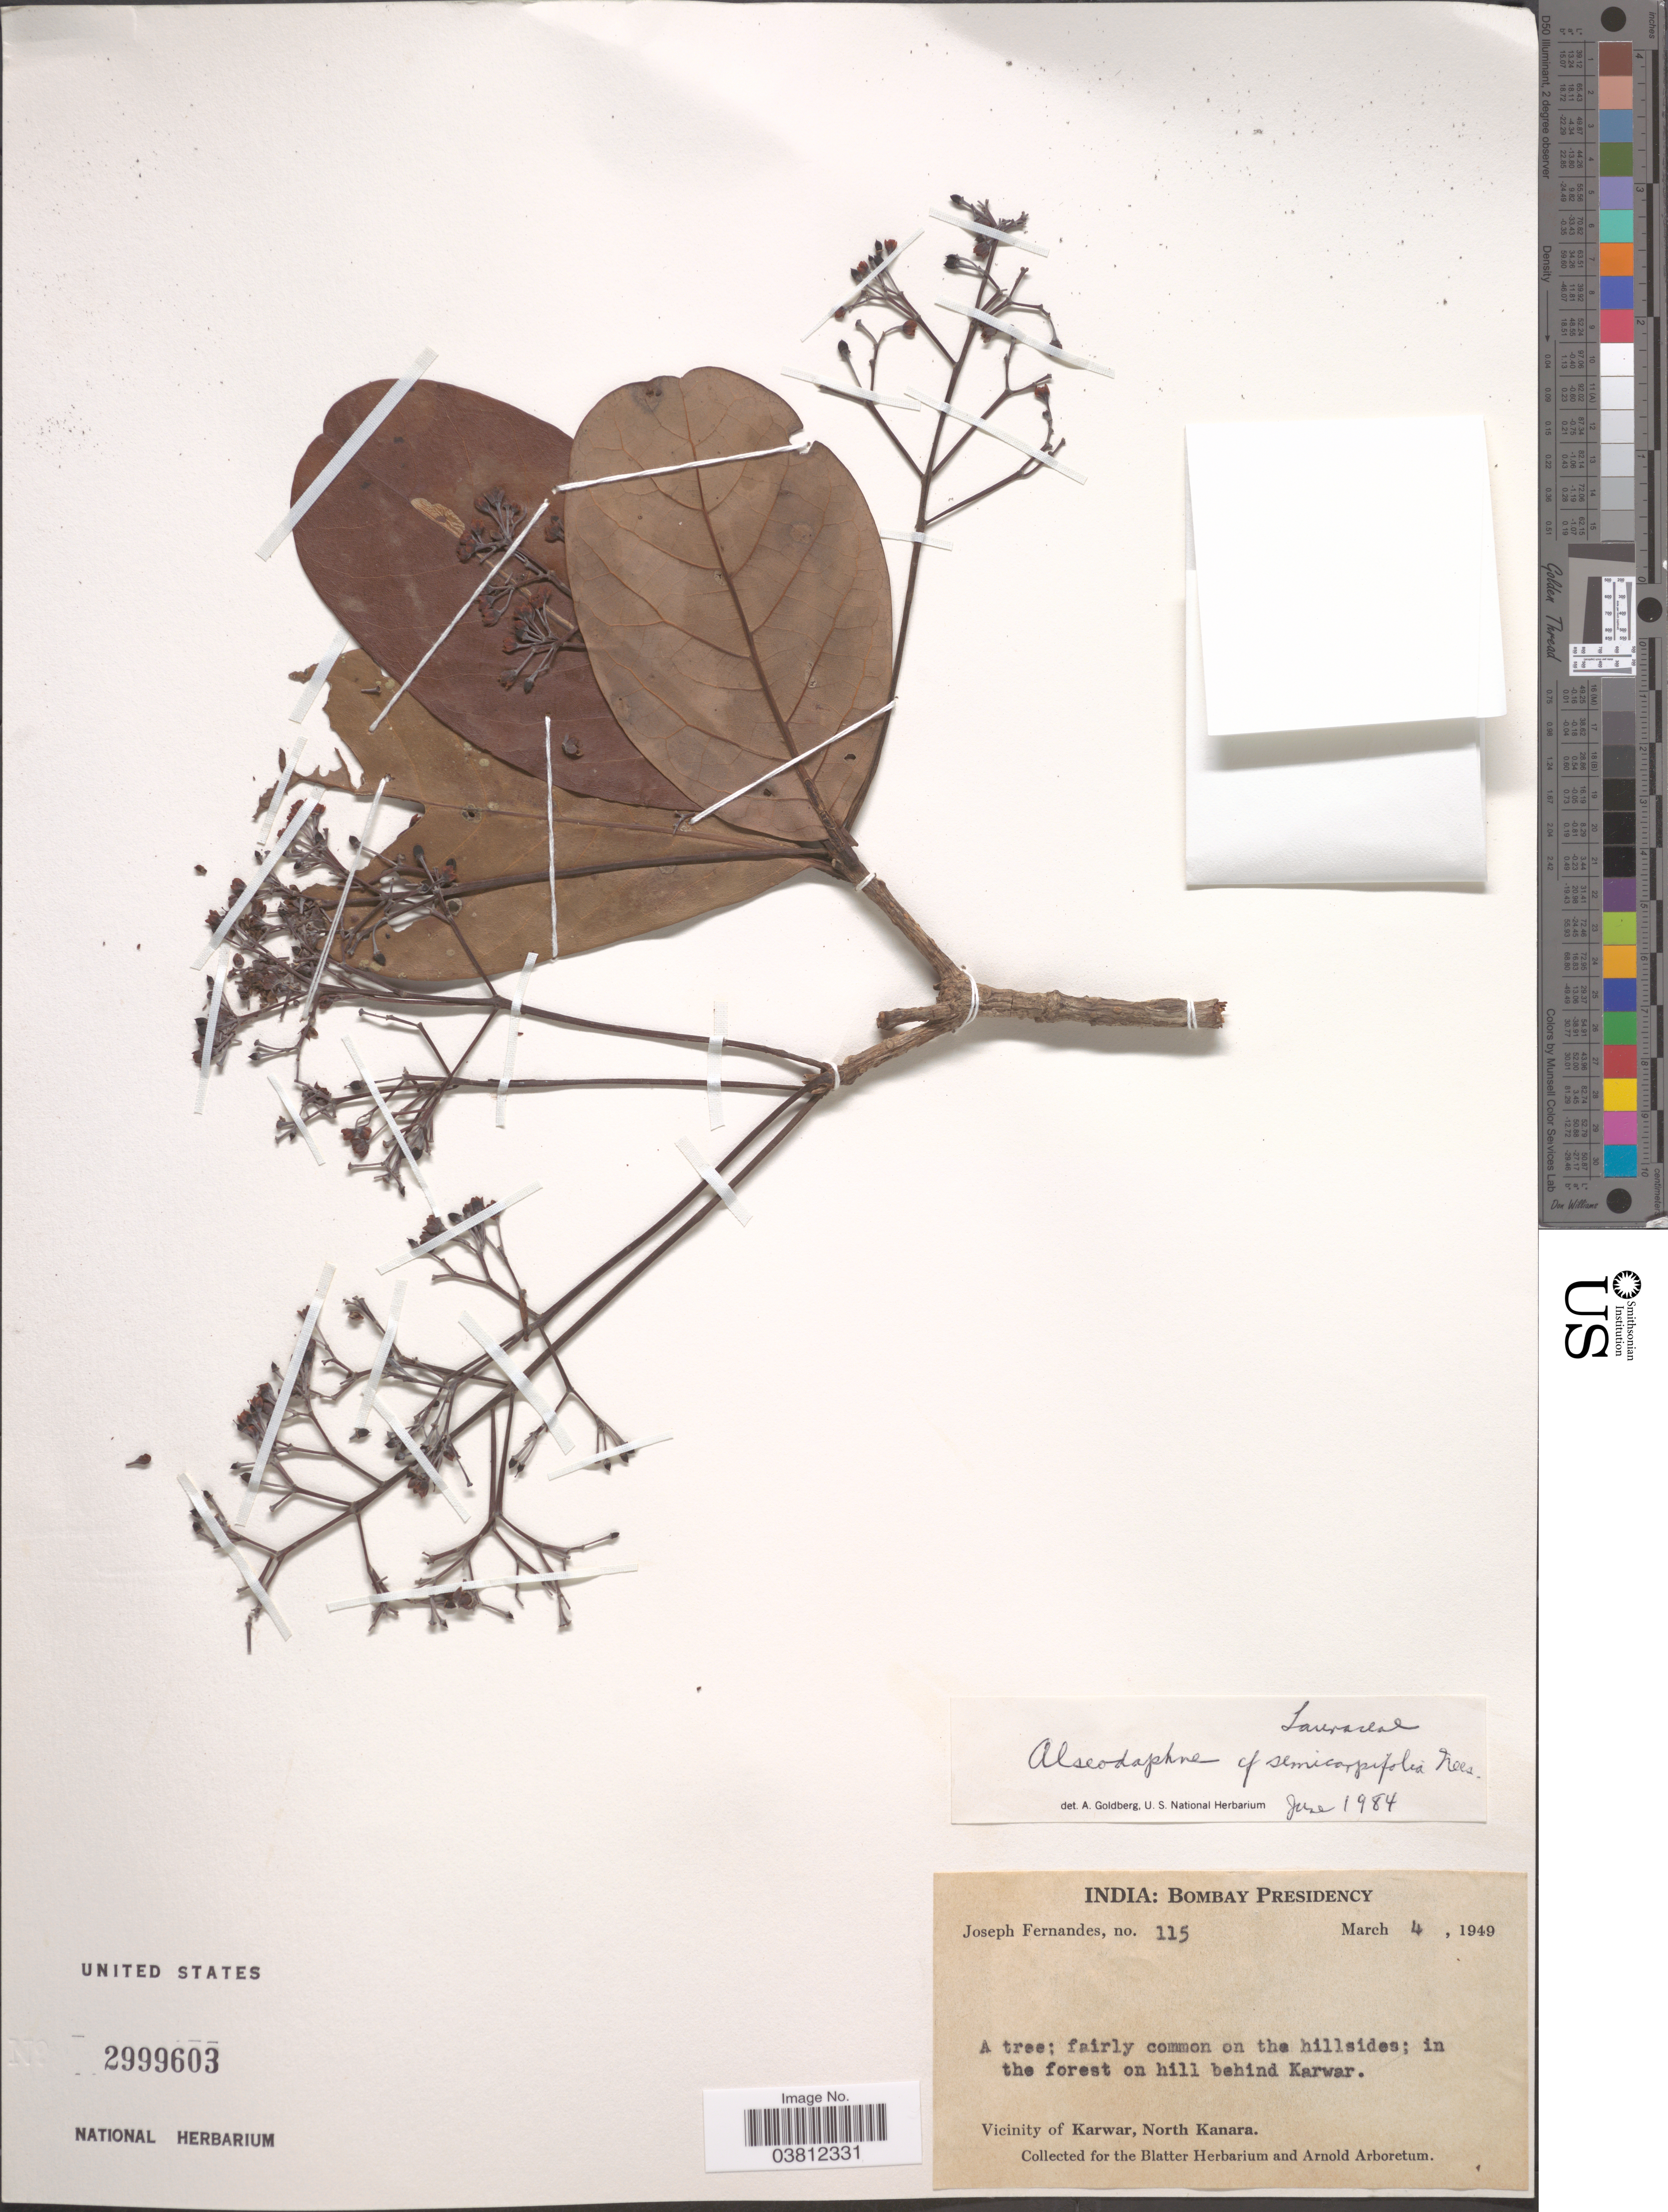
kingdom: Plantae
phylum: Tracheophyta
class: Magnoliopsida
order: Laurales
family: Lauraceae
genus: Alseodaphne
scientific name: Alseodaphne semecarpifolia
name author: Nees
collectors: J. Fernandes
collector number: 115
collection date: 1949-03-04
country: India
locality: Bombay Presidency. On the hillside; in the forest on hill behind Karwar. Vicinity of Karwar, North Kanara.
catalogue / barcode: US 2999603